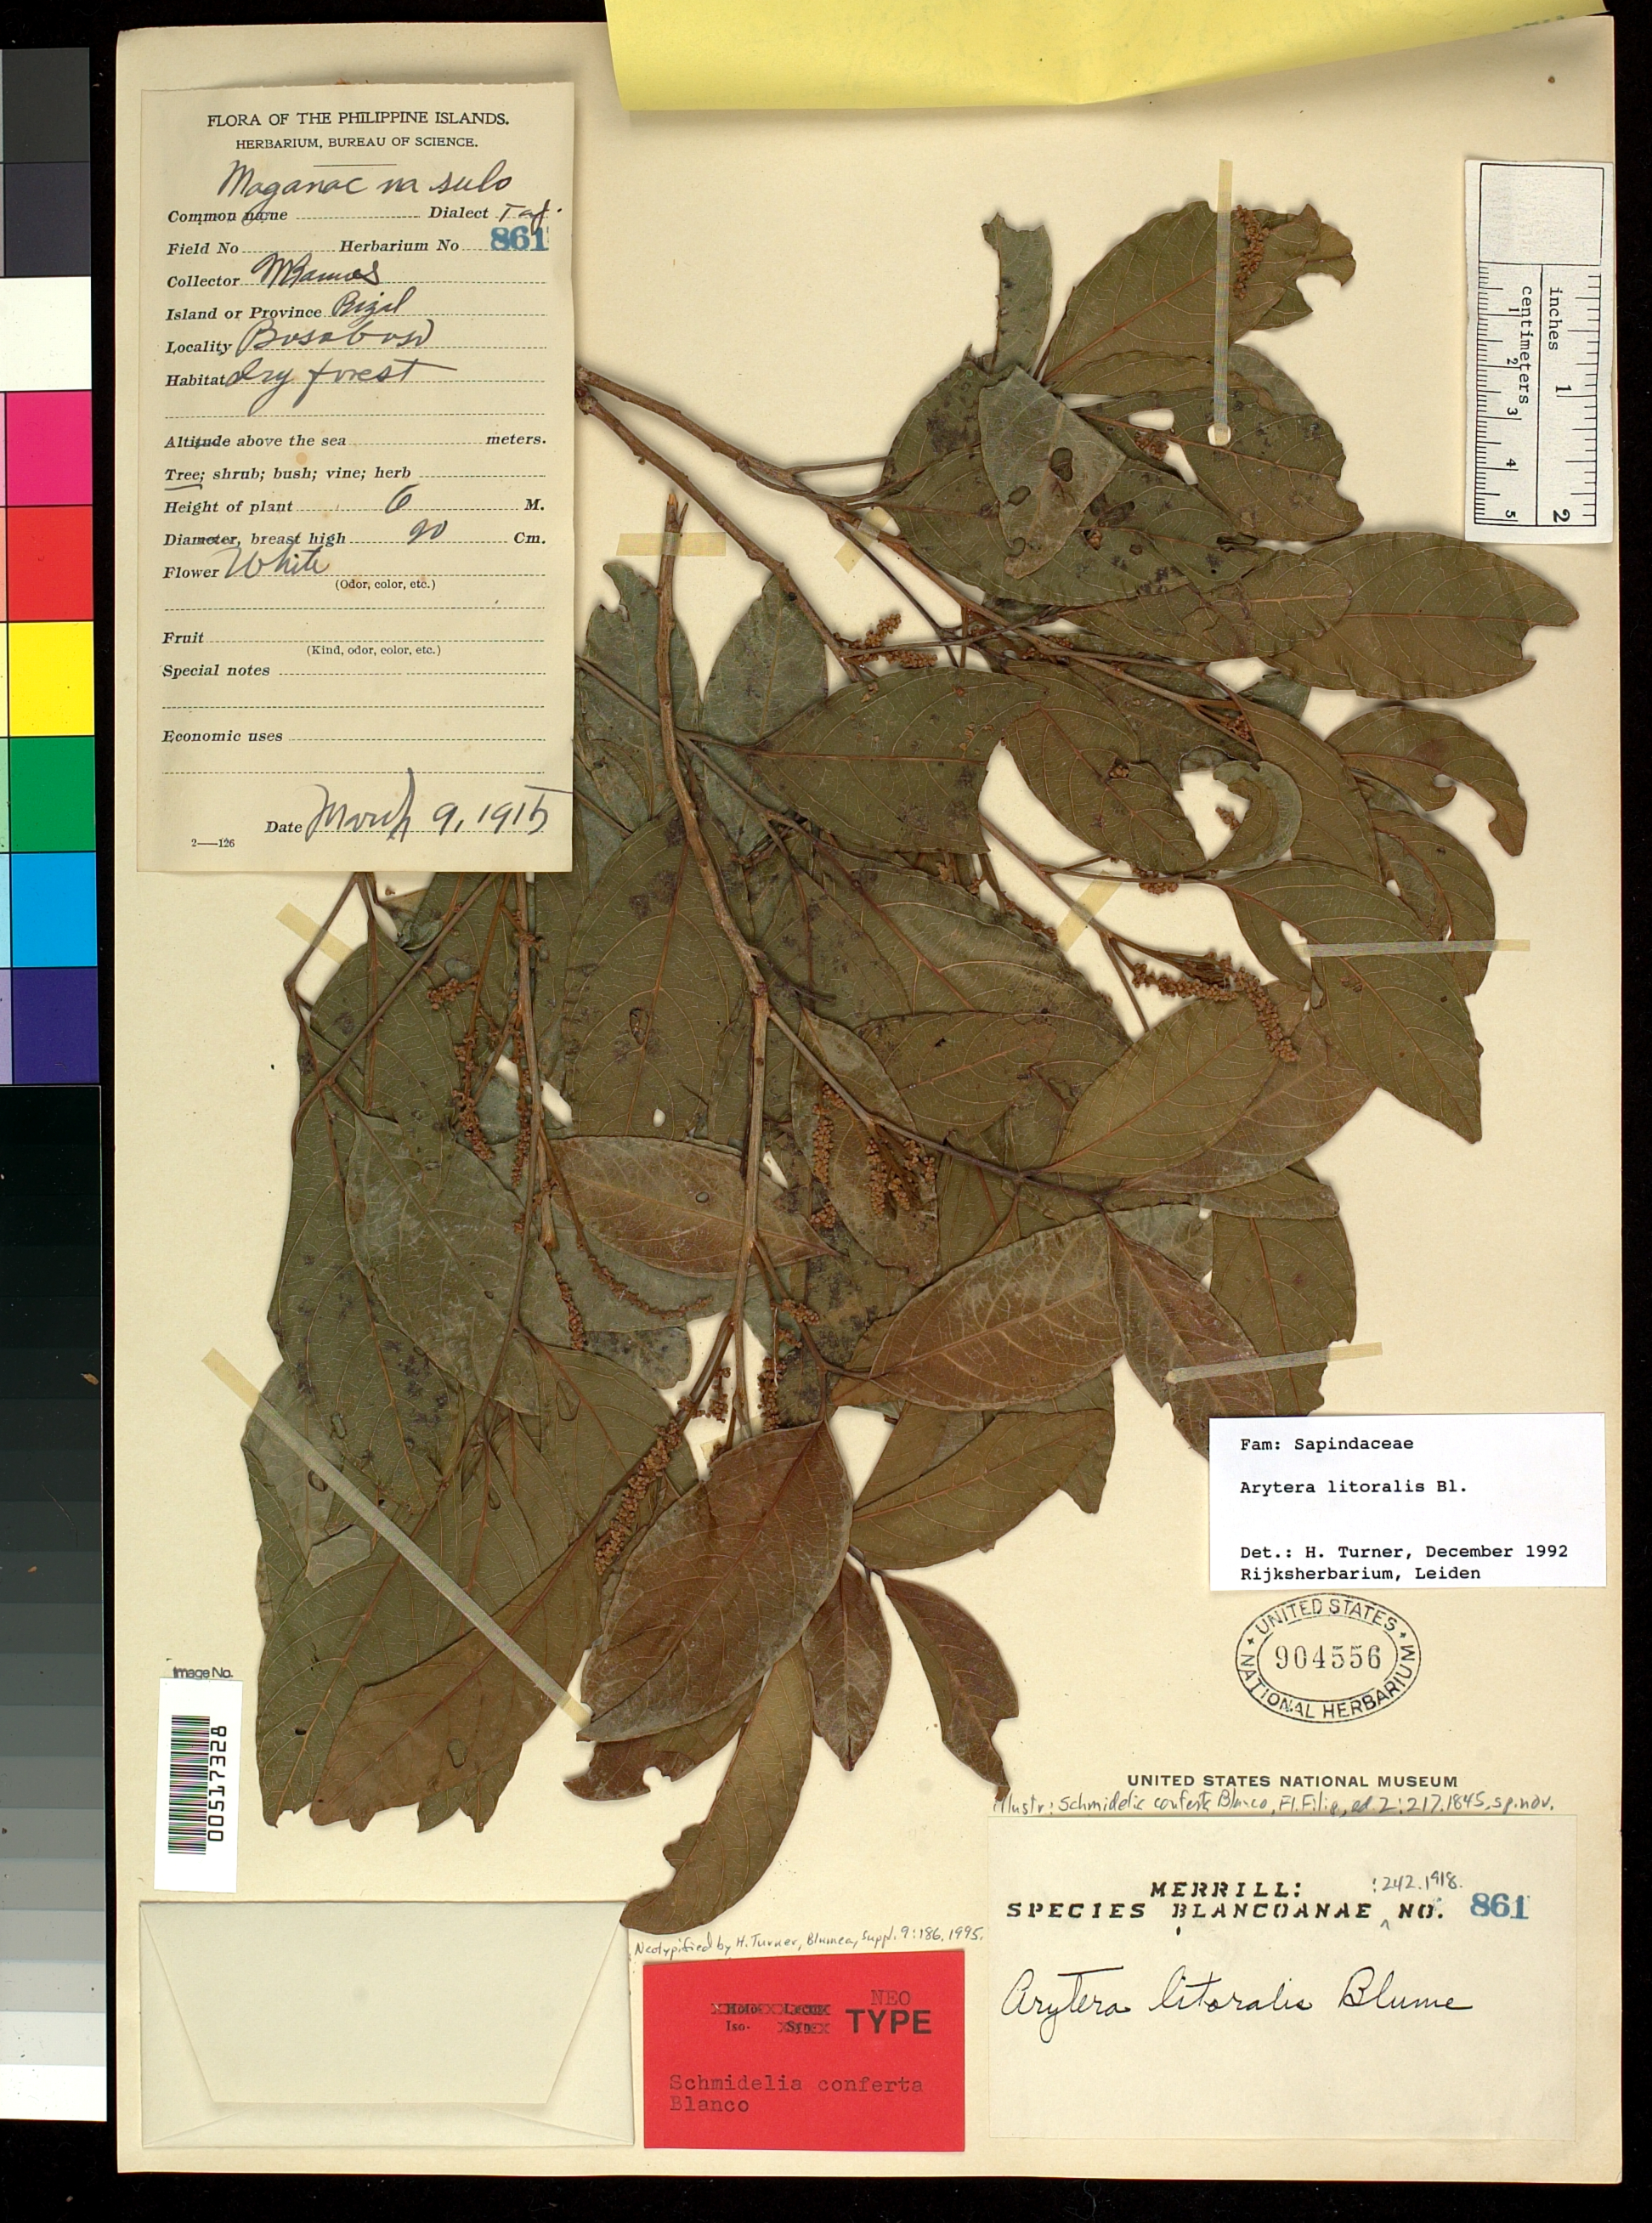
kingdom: Plantae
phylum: Tracheophyta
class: Magnoliopsida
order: Sapindales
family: Sapindaceae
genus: Schmidelia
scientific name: Schmidelia conferta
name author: Blanco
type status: Isoneotype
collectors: E. D. Merrill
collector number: Sp. Blancoan. 0861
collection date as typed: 09 Mar 1915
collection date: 1915-03-09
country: Philippines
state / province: Calabarzon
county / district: Rizal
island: Luzon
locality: Bosoboso.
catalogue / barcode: US 904556